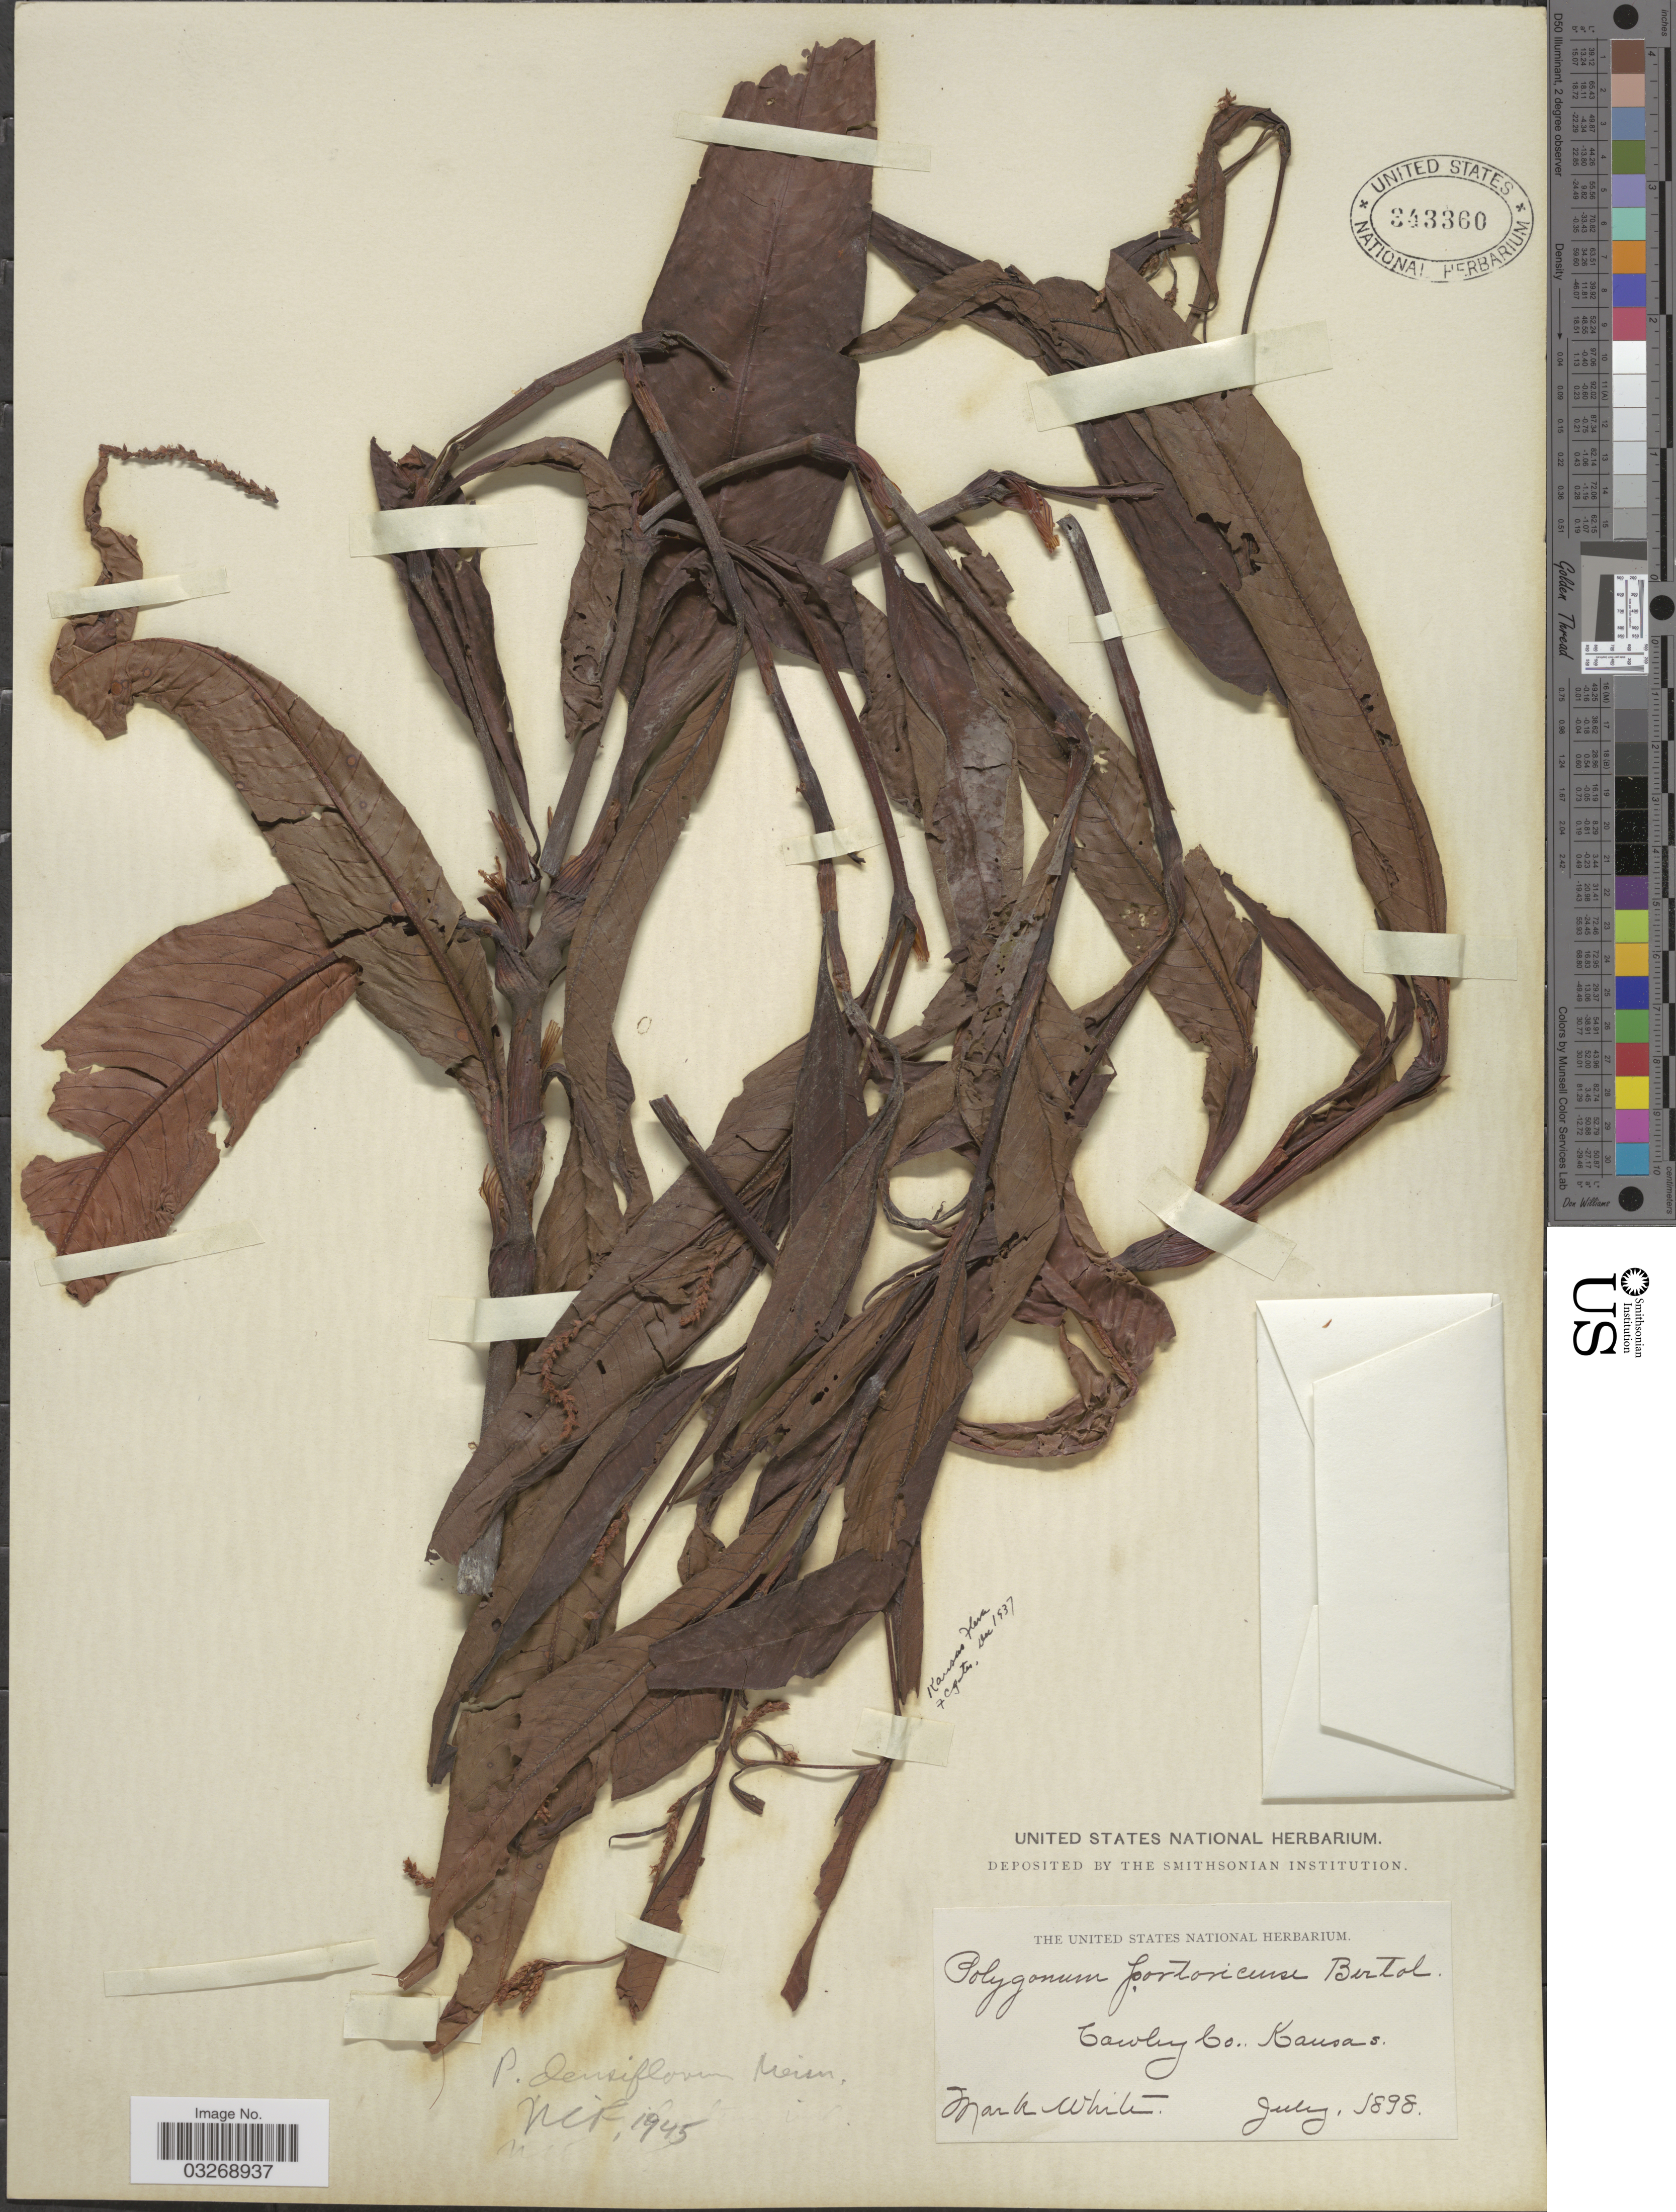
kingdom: Plantae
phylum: Tracheophyta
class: Magnoliopsida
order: Caryophyllales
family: Polygonaceae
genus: Persicaria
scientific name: Persicaria pensylvanica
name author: (L.) M. Gómez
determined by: Atha, D. E.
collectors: M. White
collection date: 1898-07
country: United States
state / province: Kansas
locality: Cowley Co.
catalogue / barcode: US 343360